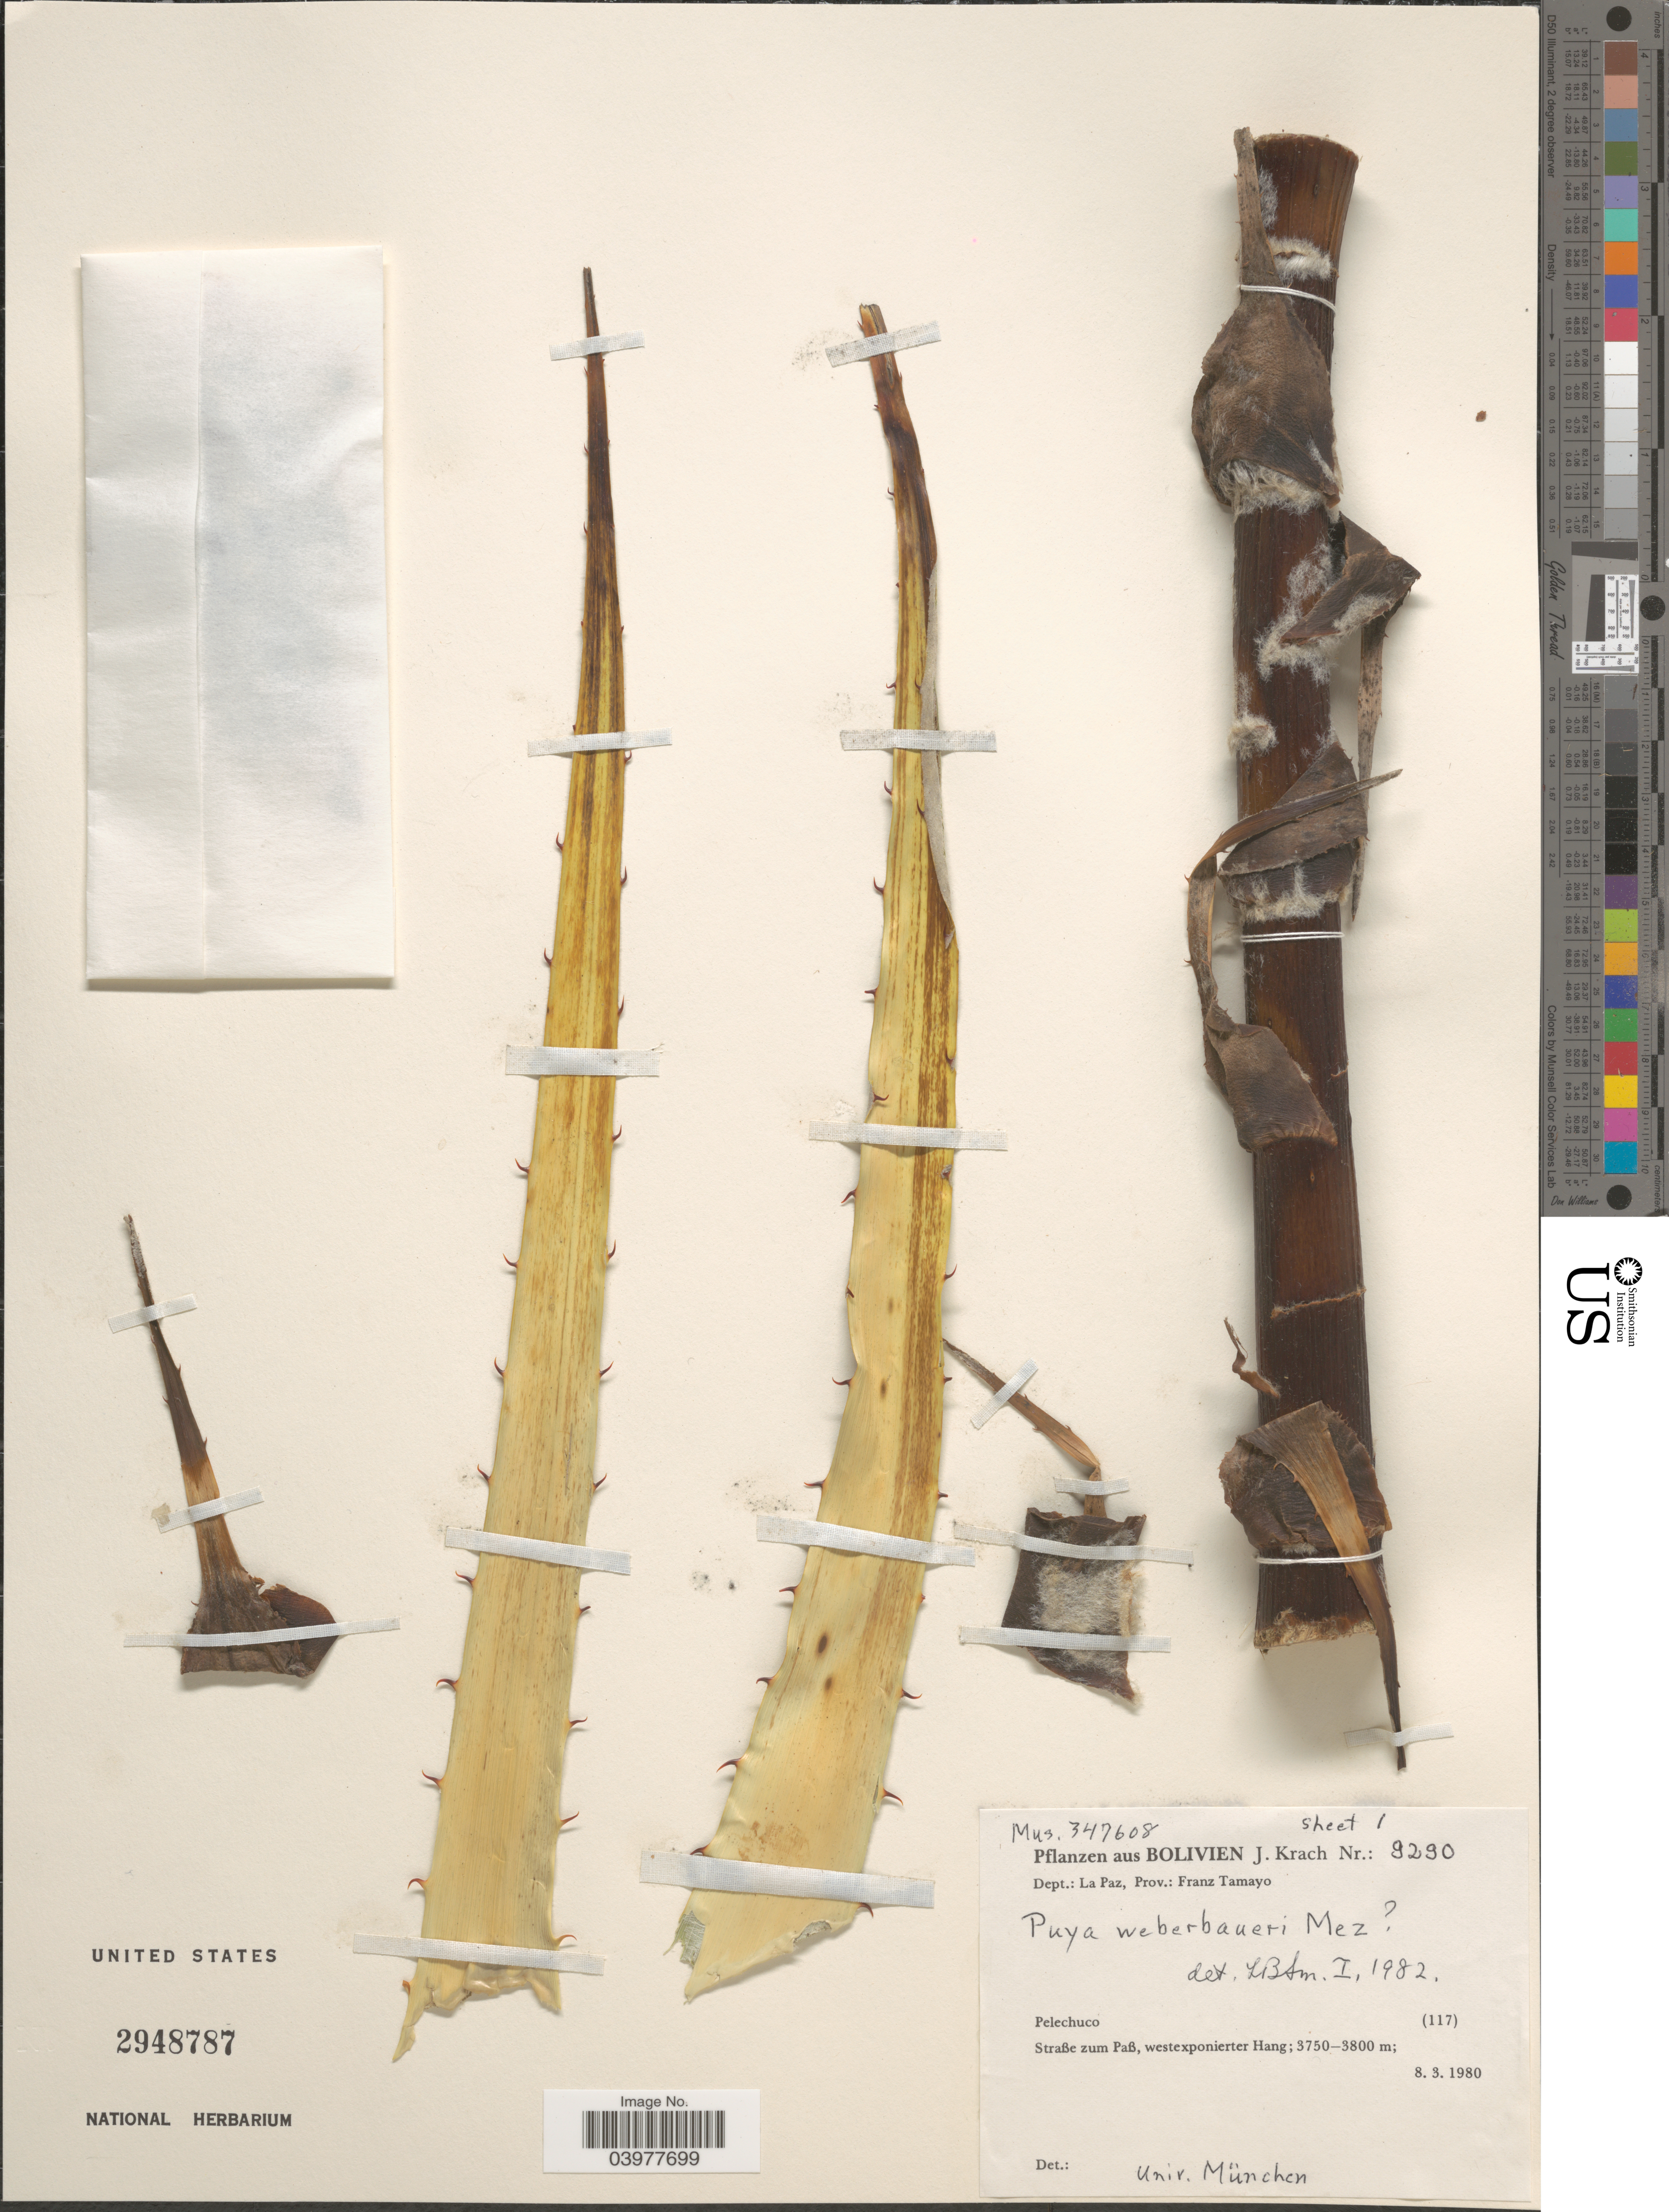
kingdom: Plantae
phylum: Tracheophyta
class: Liliopsida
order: Poales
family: Bromeliaceae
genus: Puya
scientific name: Puya weberbaueri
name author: Mez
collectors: J. Krach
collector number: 9290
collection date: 1980-03-08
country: Bolivia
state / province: La Paz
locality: Dept.: La Paz, Prov.: Franz Tamayo. Pelechuco. Straße zum Paß, westexponierter Hang.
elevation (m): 3750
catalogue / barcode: US 2948787